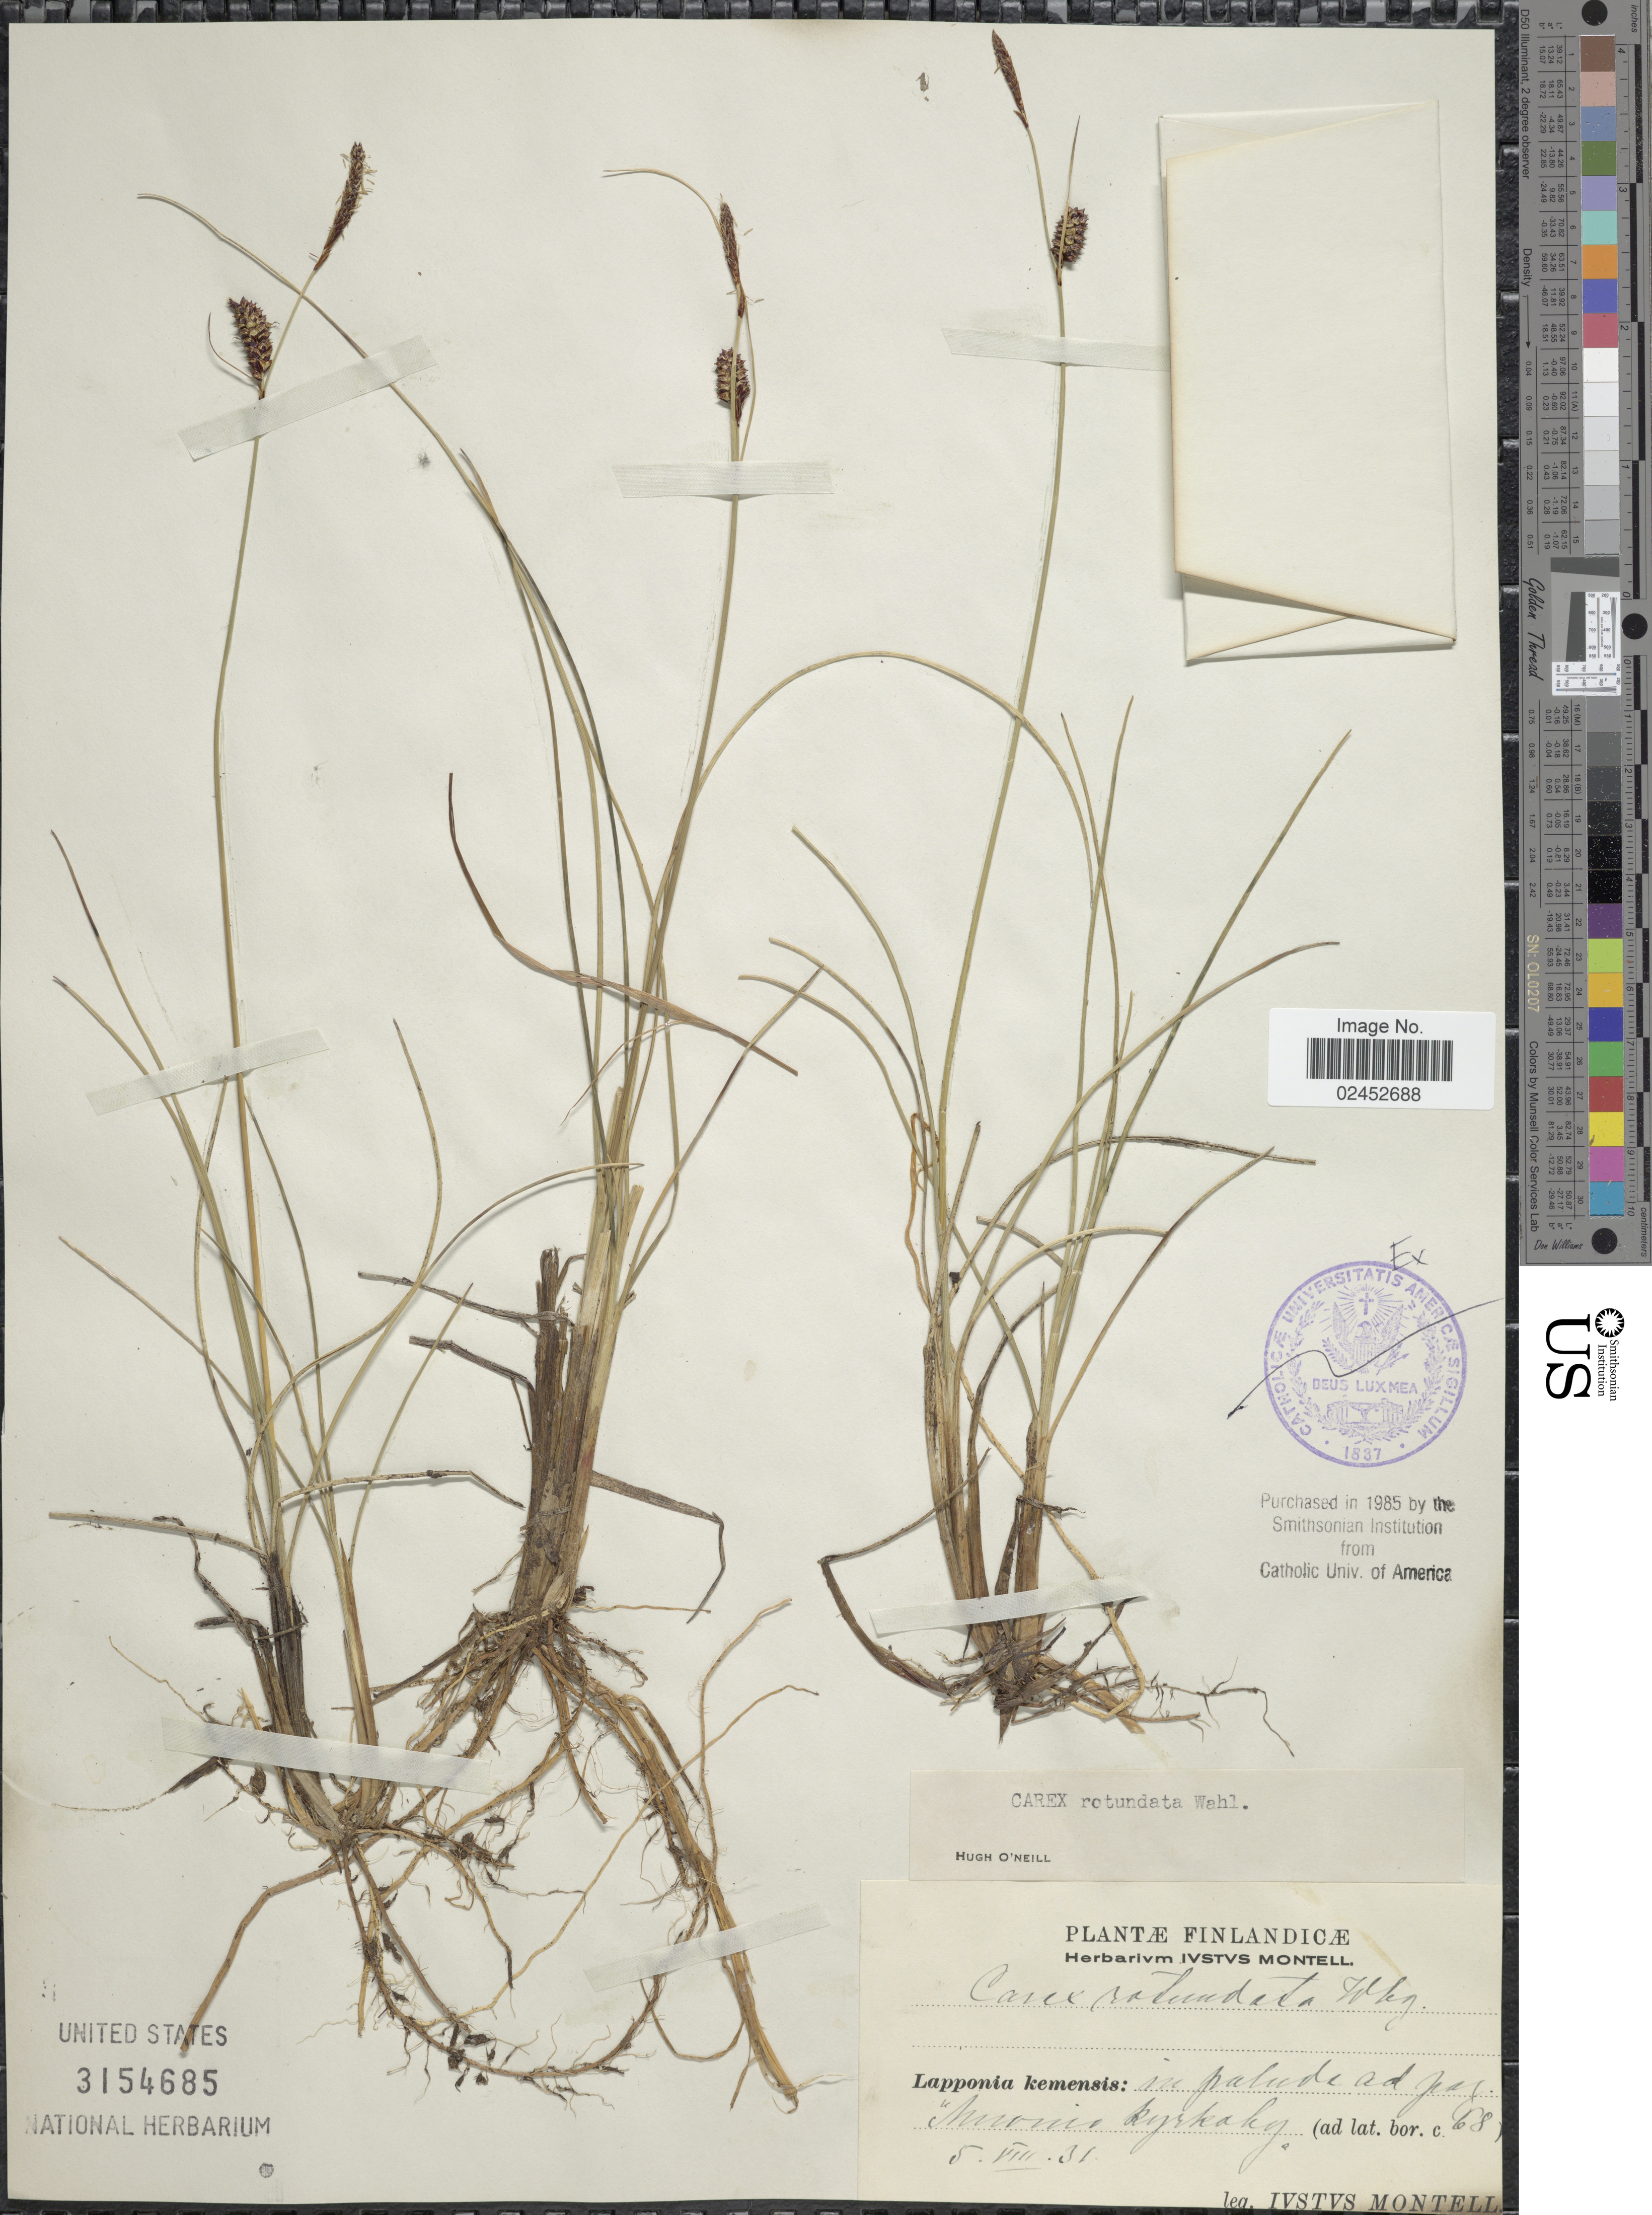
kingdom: Plantae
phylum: Tracheophyta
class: Liliopsida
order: Poales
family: Cyperaceae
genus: Carex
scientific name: Carex rotundata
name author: Wahlenb.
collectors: I. Montell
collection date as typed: Transcribed d/m/y: 5/8/31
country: Finland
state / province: Lappi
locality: Muonio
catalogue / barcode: US 3154685